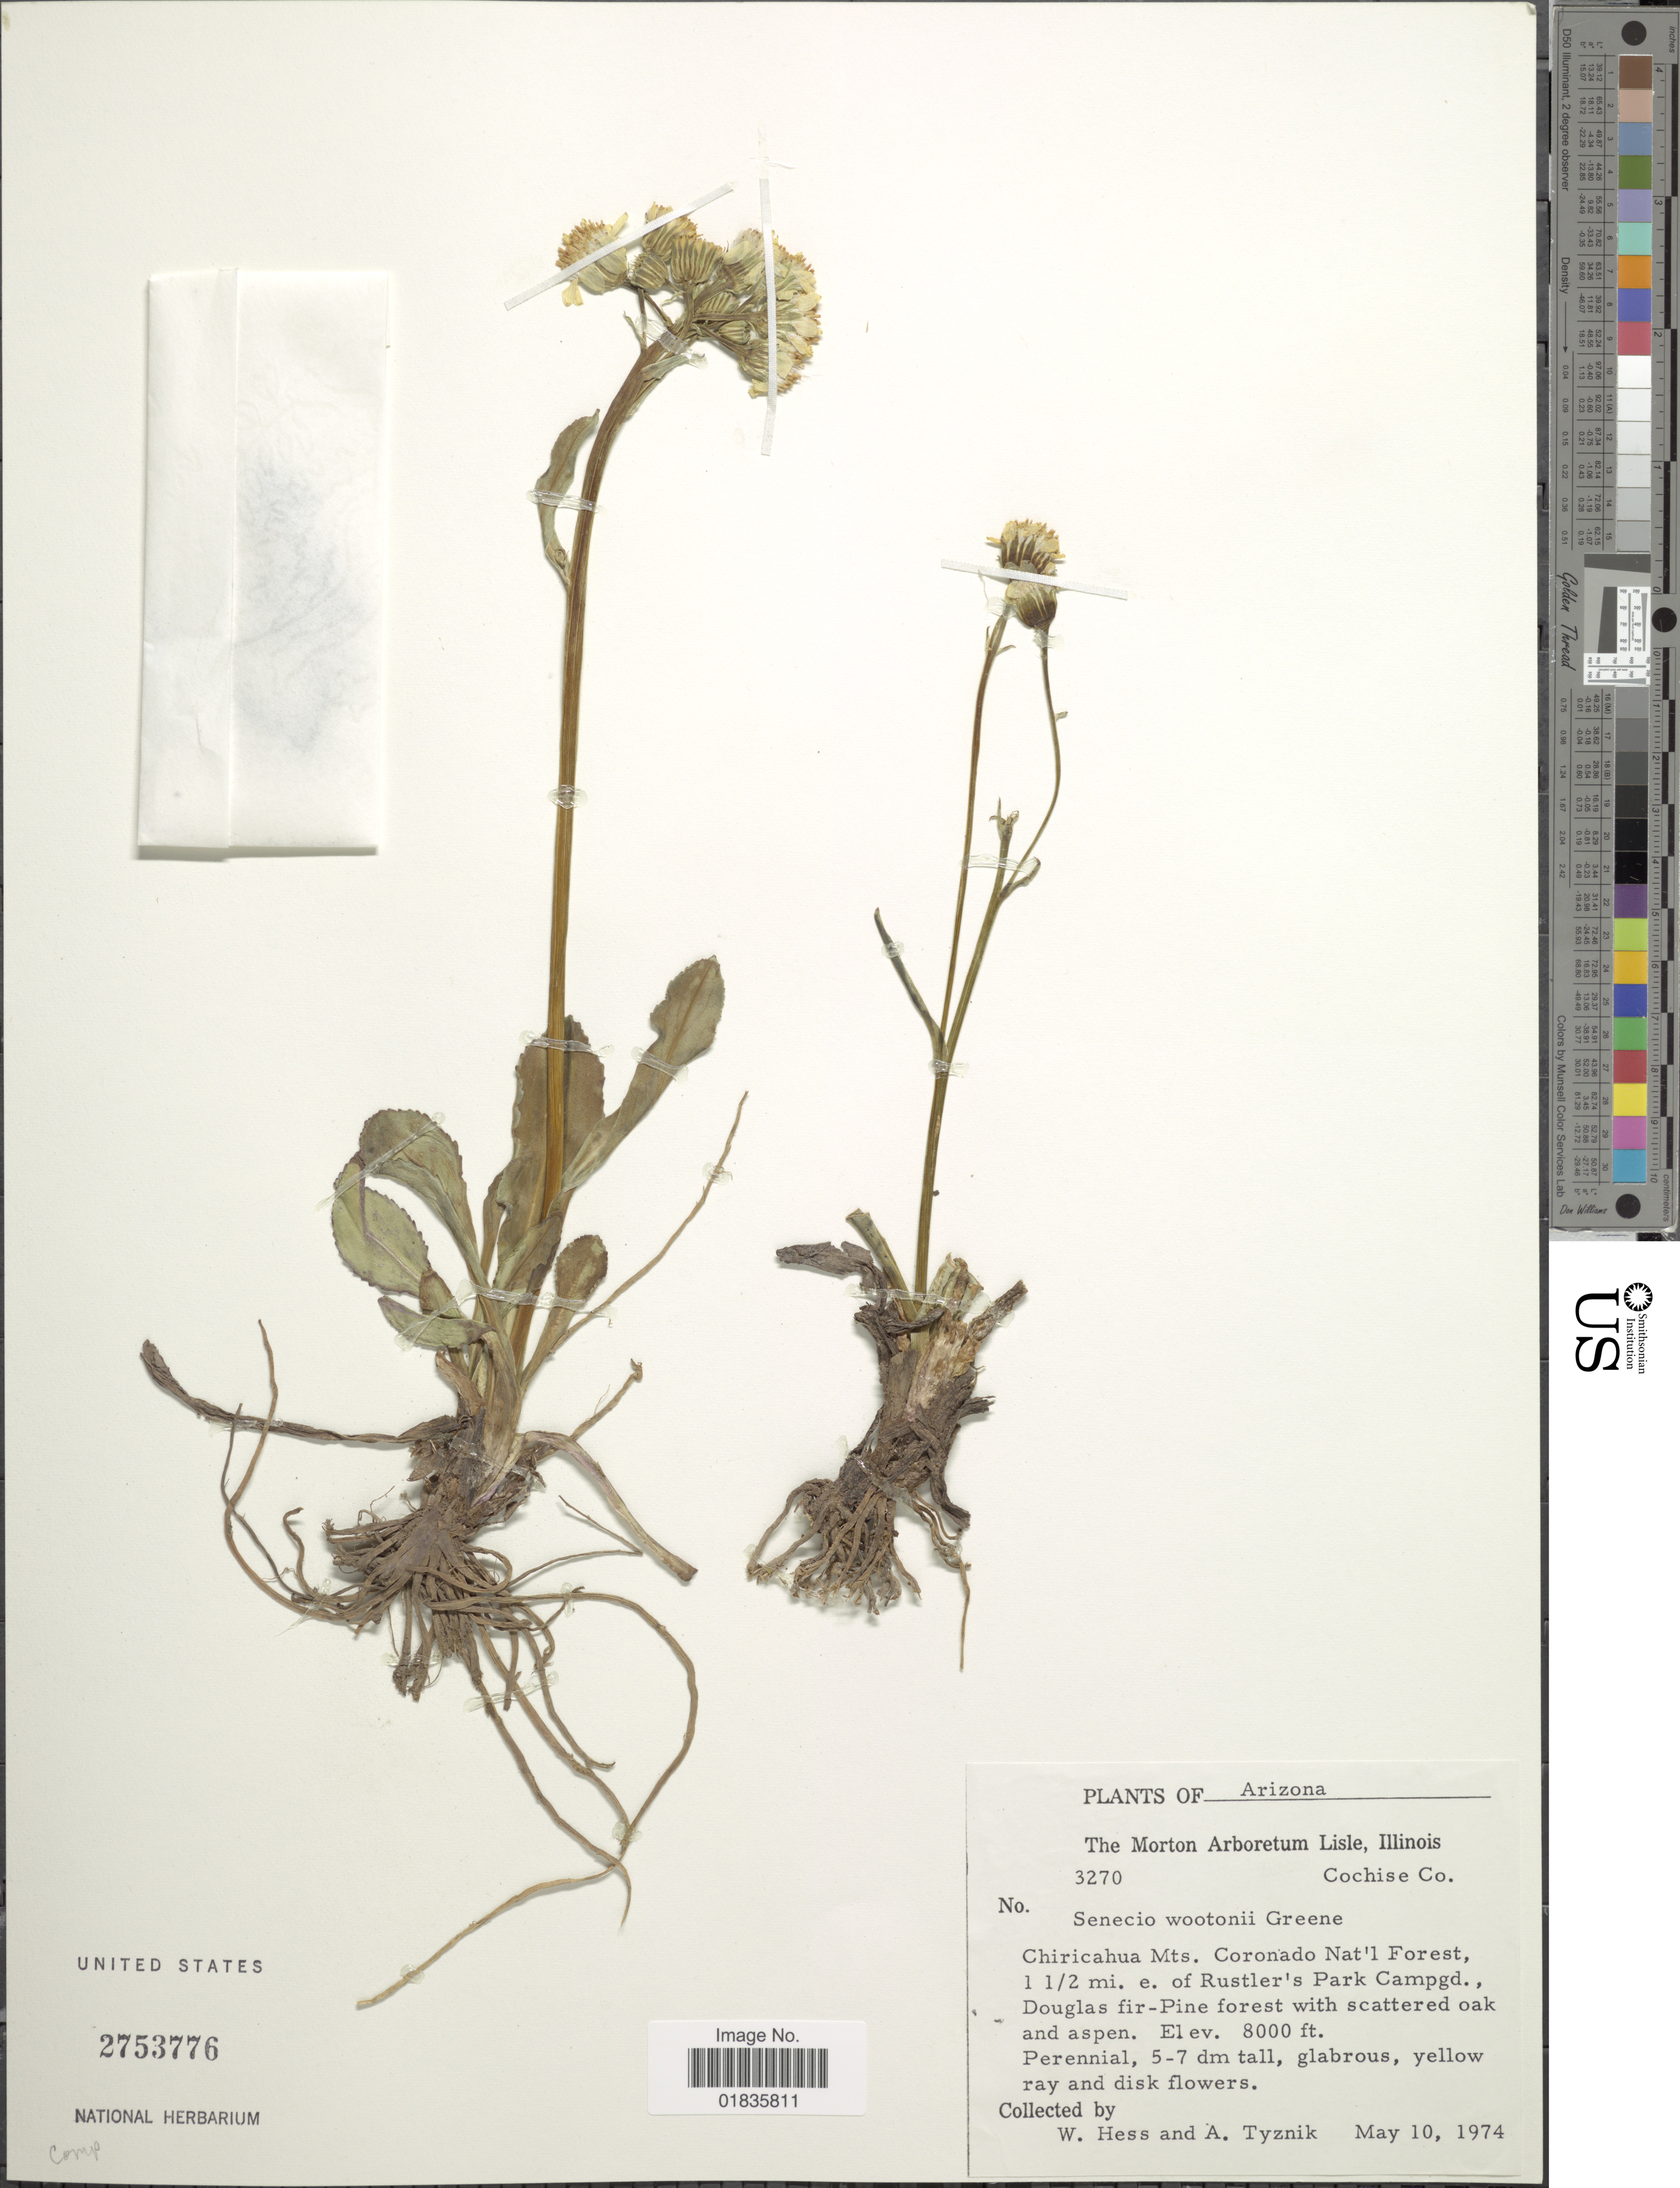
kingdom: Plantae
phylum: Tracheophyta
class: Magnoliopsida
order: Asterales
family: Asteraceae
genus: Senecio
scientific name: Senecio wootonii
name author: Greene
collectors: W. Hess & A. Tyznik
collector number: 3270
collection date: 1974-05-10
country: United States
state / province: Arizona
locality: The Morton Arbotum Lisle, Illinois, Cochise Co., Chiricahua Mts., Coronado Nat'l Forest, 1 1/2 mi. e. of Rustler's Park Campgd., Douglas fir-Pine forest.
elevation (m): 2438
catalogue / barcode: US 2753776